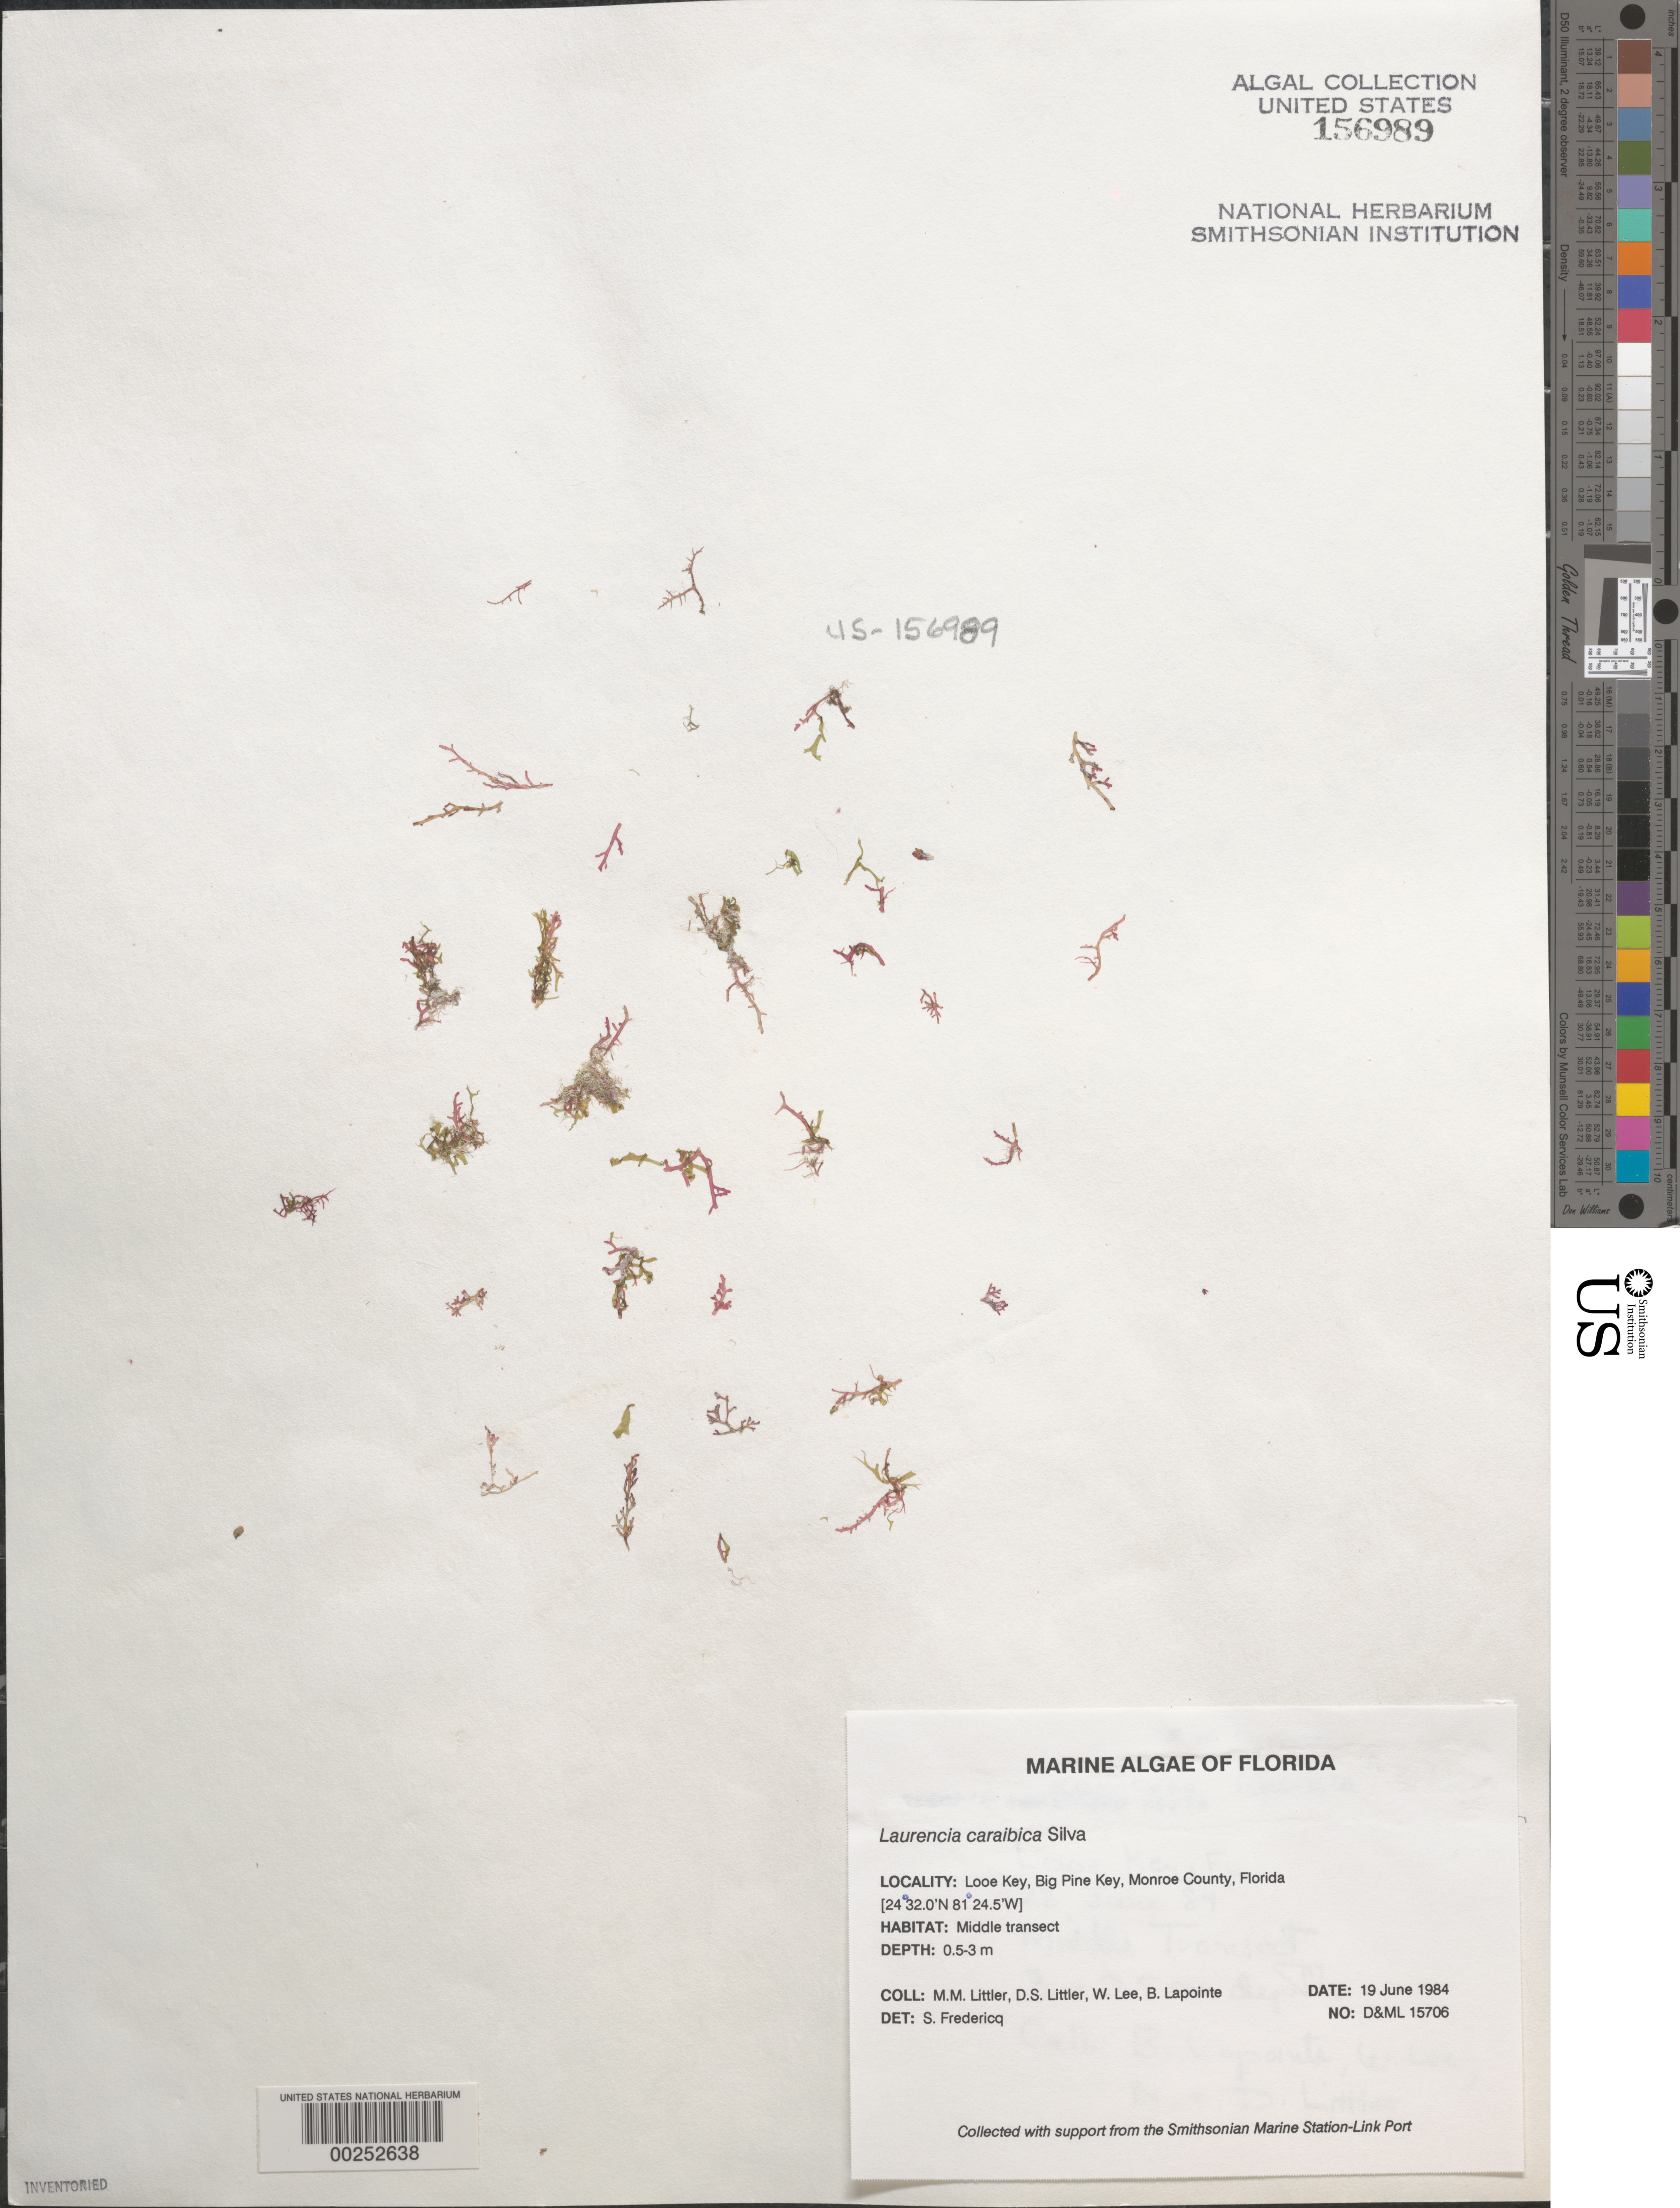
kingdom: Plantae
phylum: Rhodophyta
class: Florideophyceae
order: Ceramiales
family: Rhodomelaceae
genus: Laurencia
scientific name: Laurencia caraibica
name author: P.C. Silva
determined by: Fredericq, S.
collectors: M. M. Littler, D. S. Littler, W. Lee & B. Lapointe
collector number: D&ML 15706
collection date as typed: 19 Jun 1984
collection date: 1984-06-19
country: United States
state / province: Florida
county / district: Monroe County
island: Looe Key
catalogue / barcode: US 156989